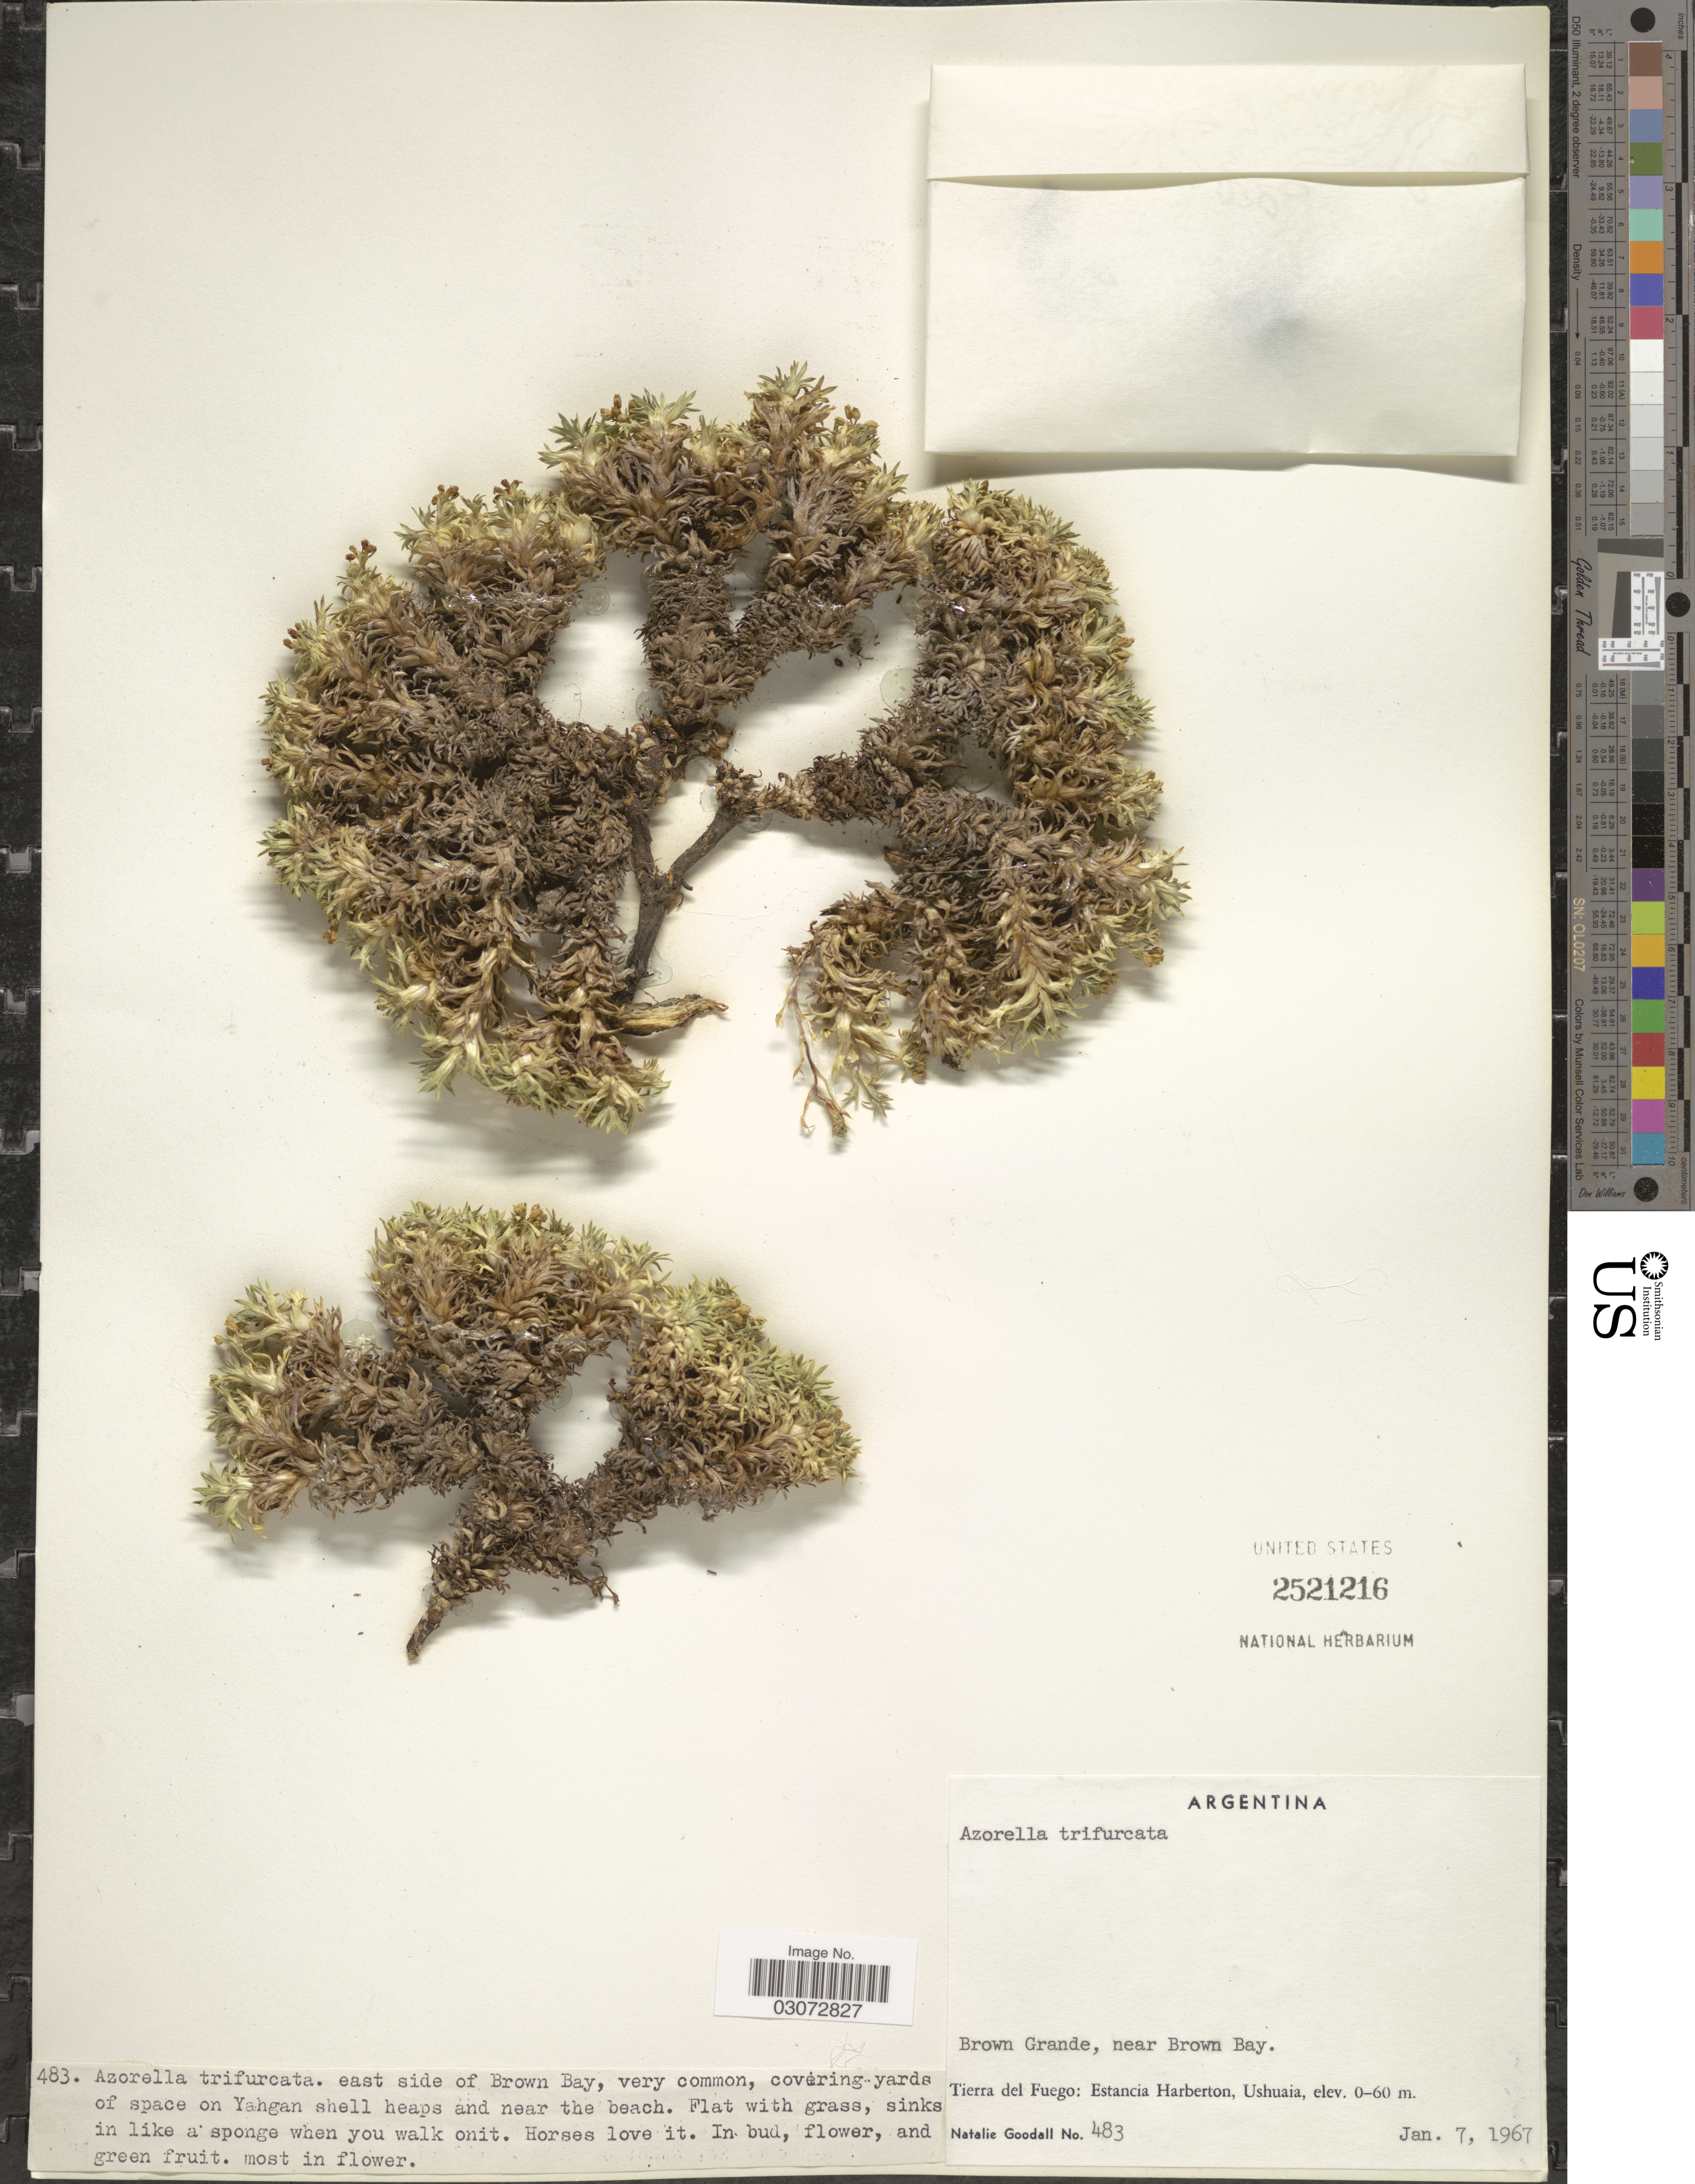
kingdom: Plantae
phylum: Tracheophyta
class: Magnoliopsida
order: Apiales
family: Apiaceae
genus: Azorella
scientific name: Azorella trifurcata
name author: (Gaertn.) Pers.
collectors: N. Goodall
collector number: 483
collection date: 1967-01-07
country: Argentina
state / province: Tierra del Fuego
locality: Brown Grande, near Brown Bay. Estancia Harberton, Ushuaia.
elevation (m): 0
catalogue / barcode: US 2521216